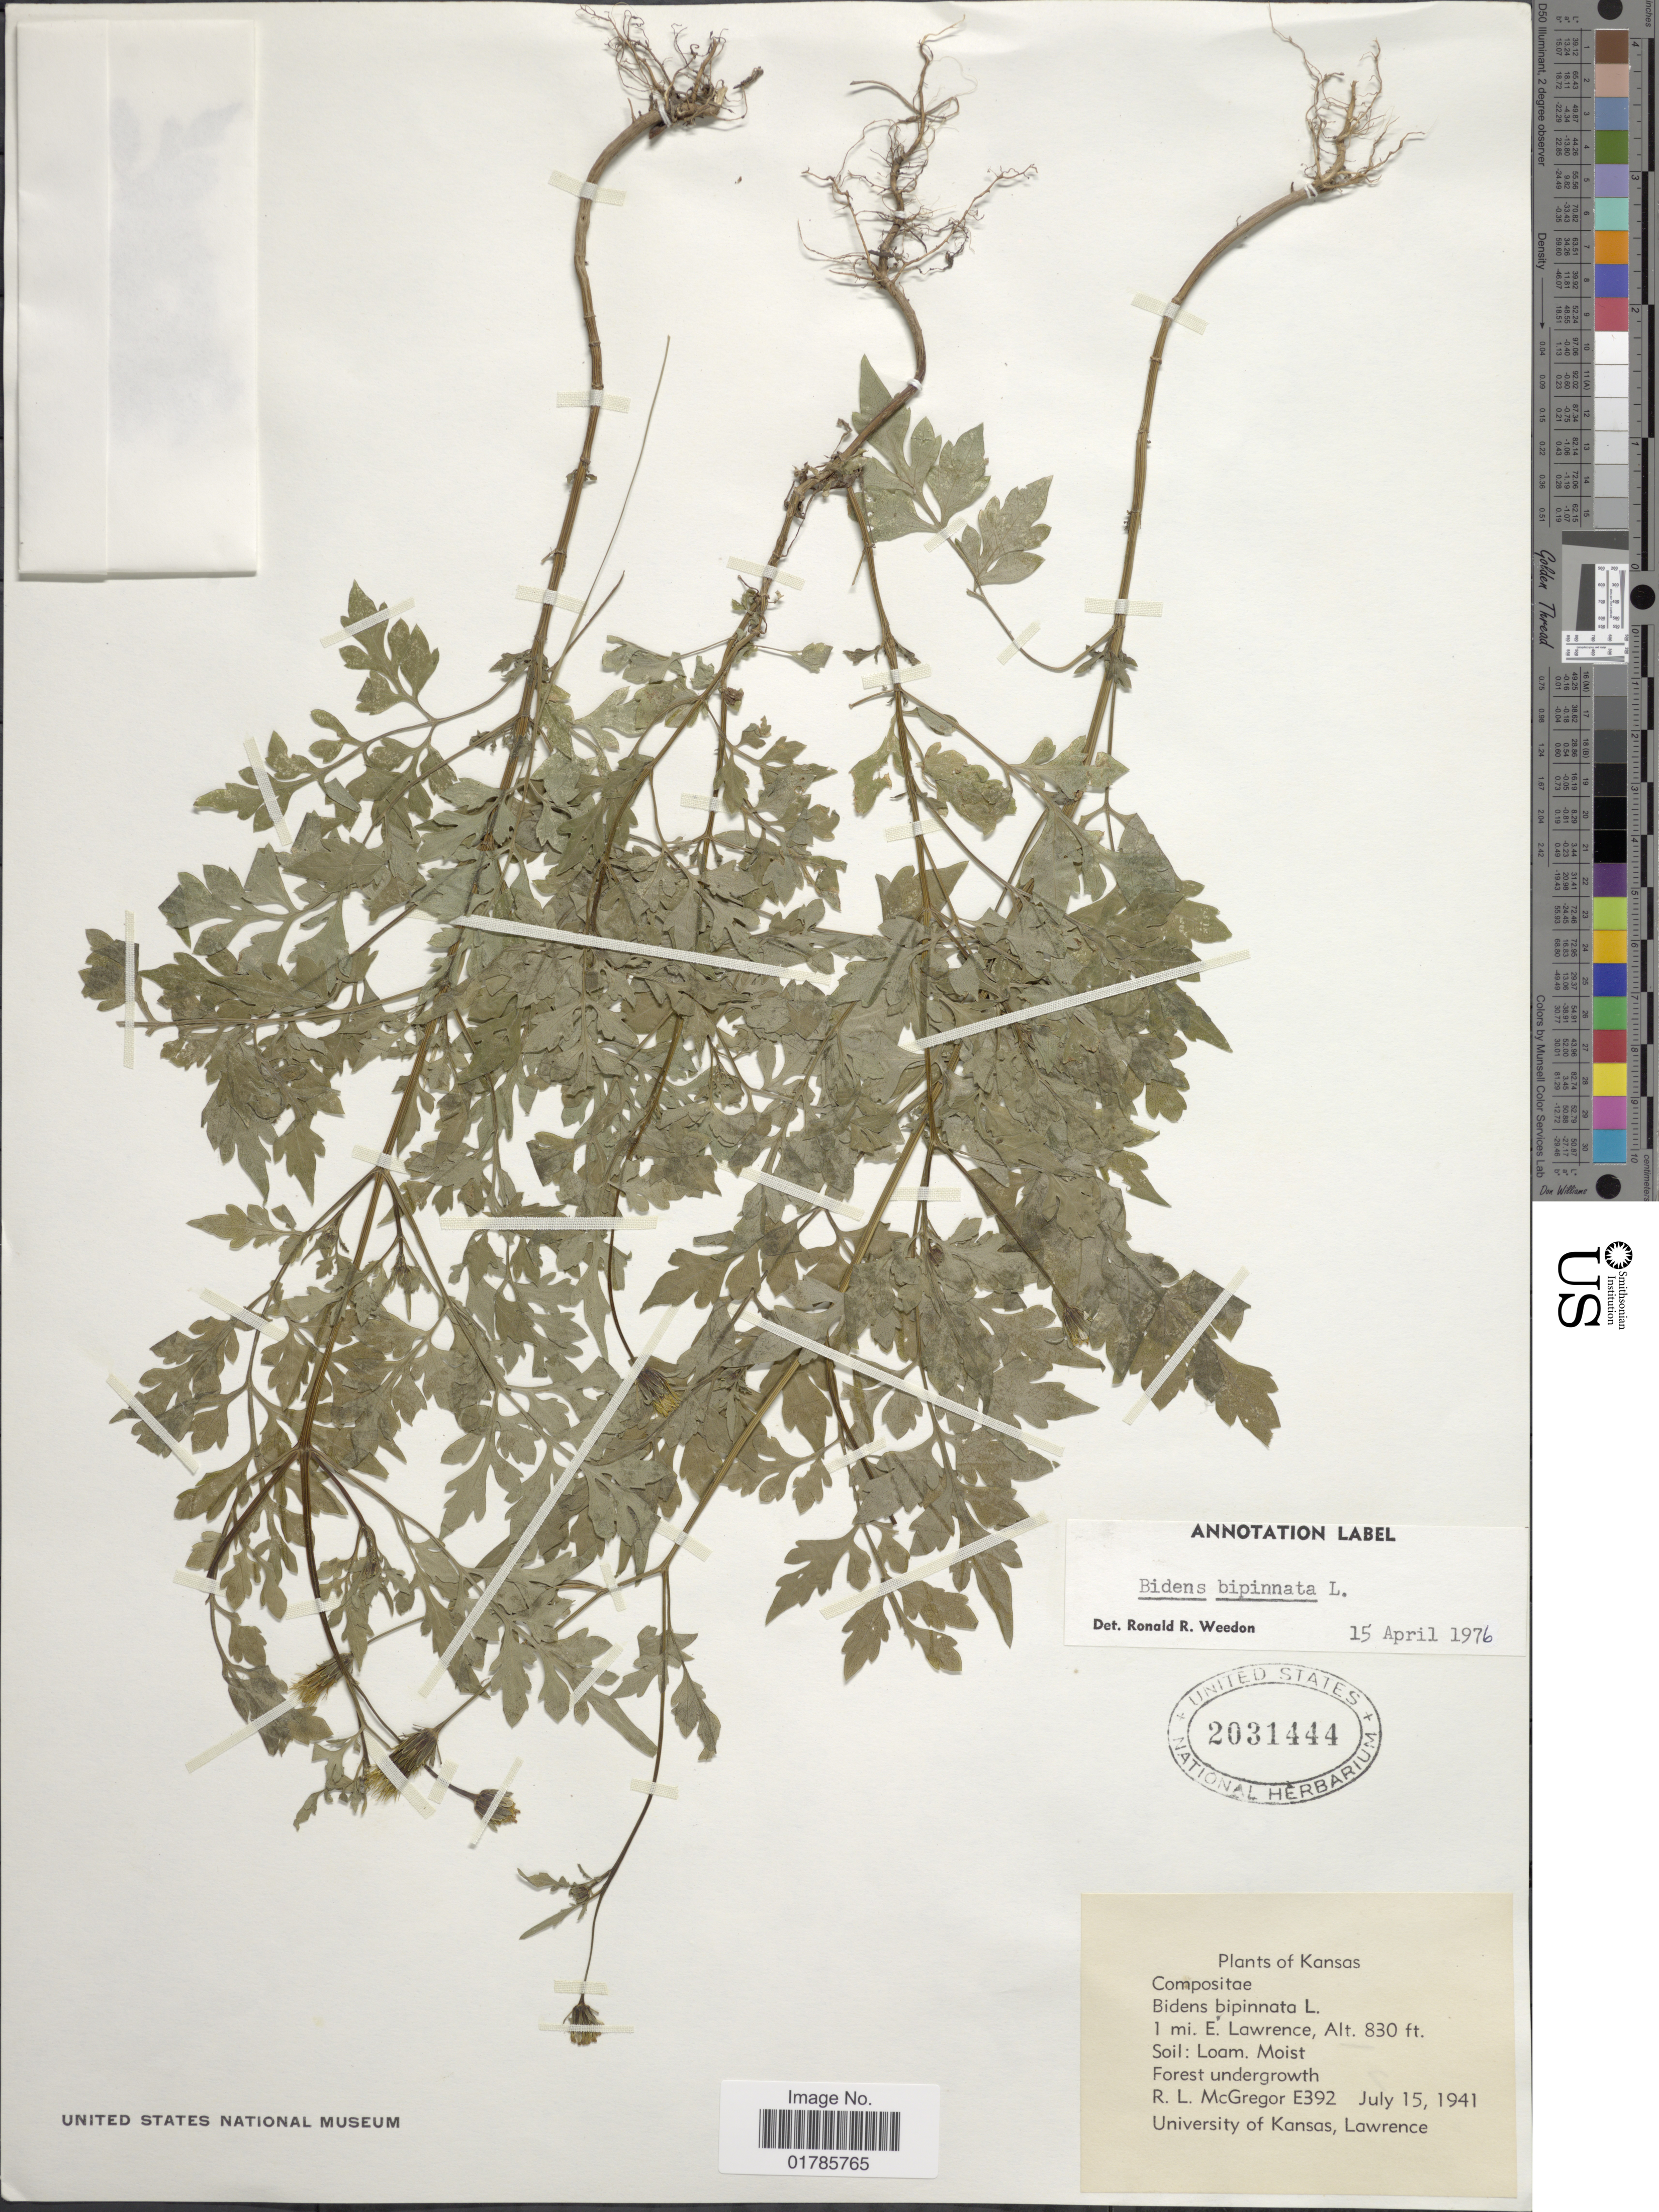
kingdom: Plantae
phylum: Tracheophyta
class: Magnoliopsida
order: Asterales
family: Asteraceae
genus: Bidens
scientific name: Bidens bipinnata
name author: L.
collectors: R. McGregor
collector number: E392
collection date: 1941-07-15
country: United States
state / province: Kansas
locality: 1 mi. E. Lawrence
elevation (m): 253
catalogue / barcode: US 2031444